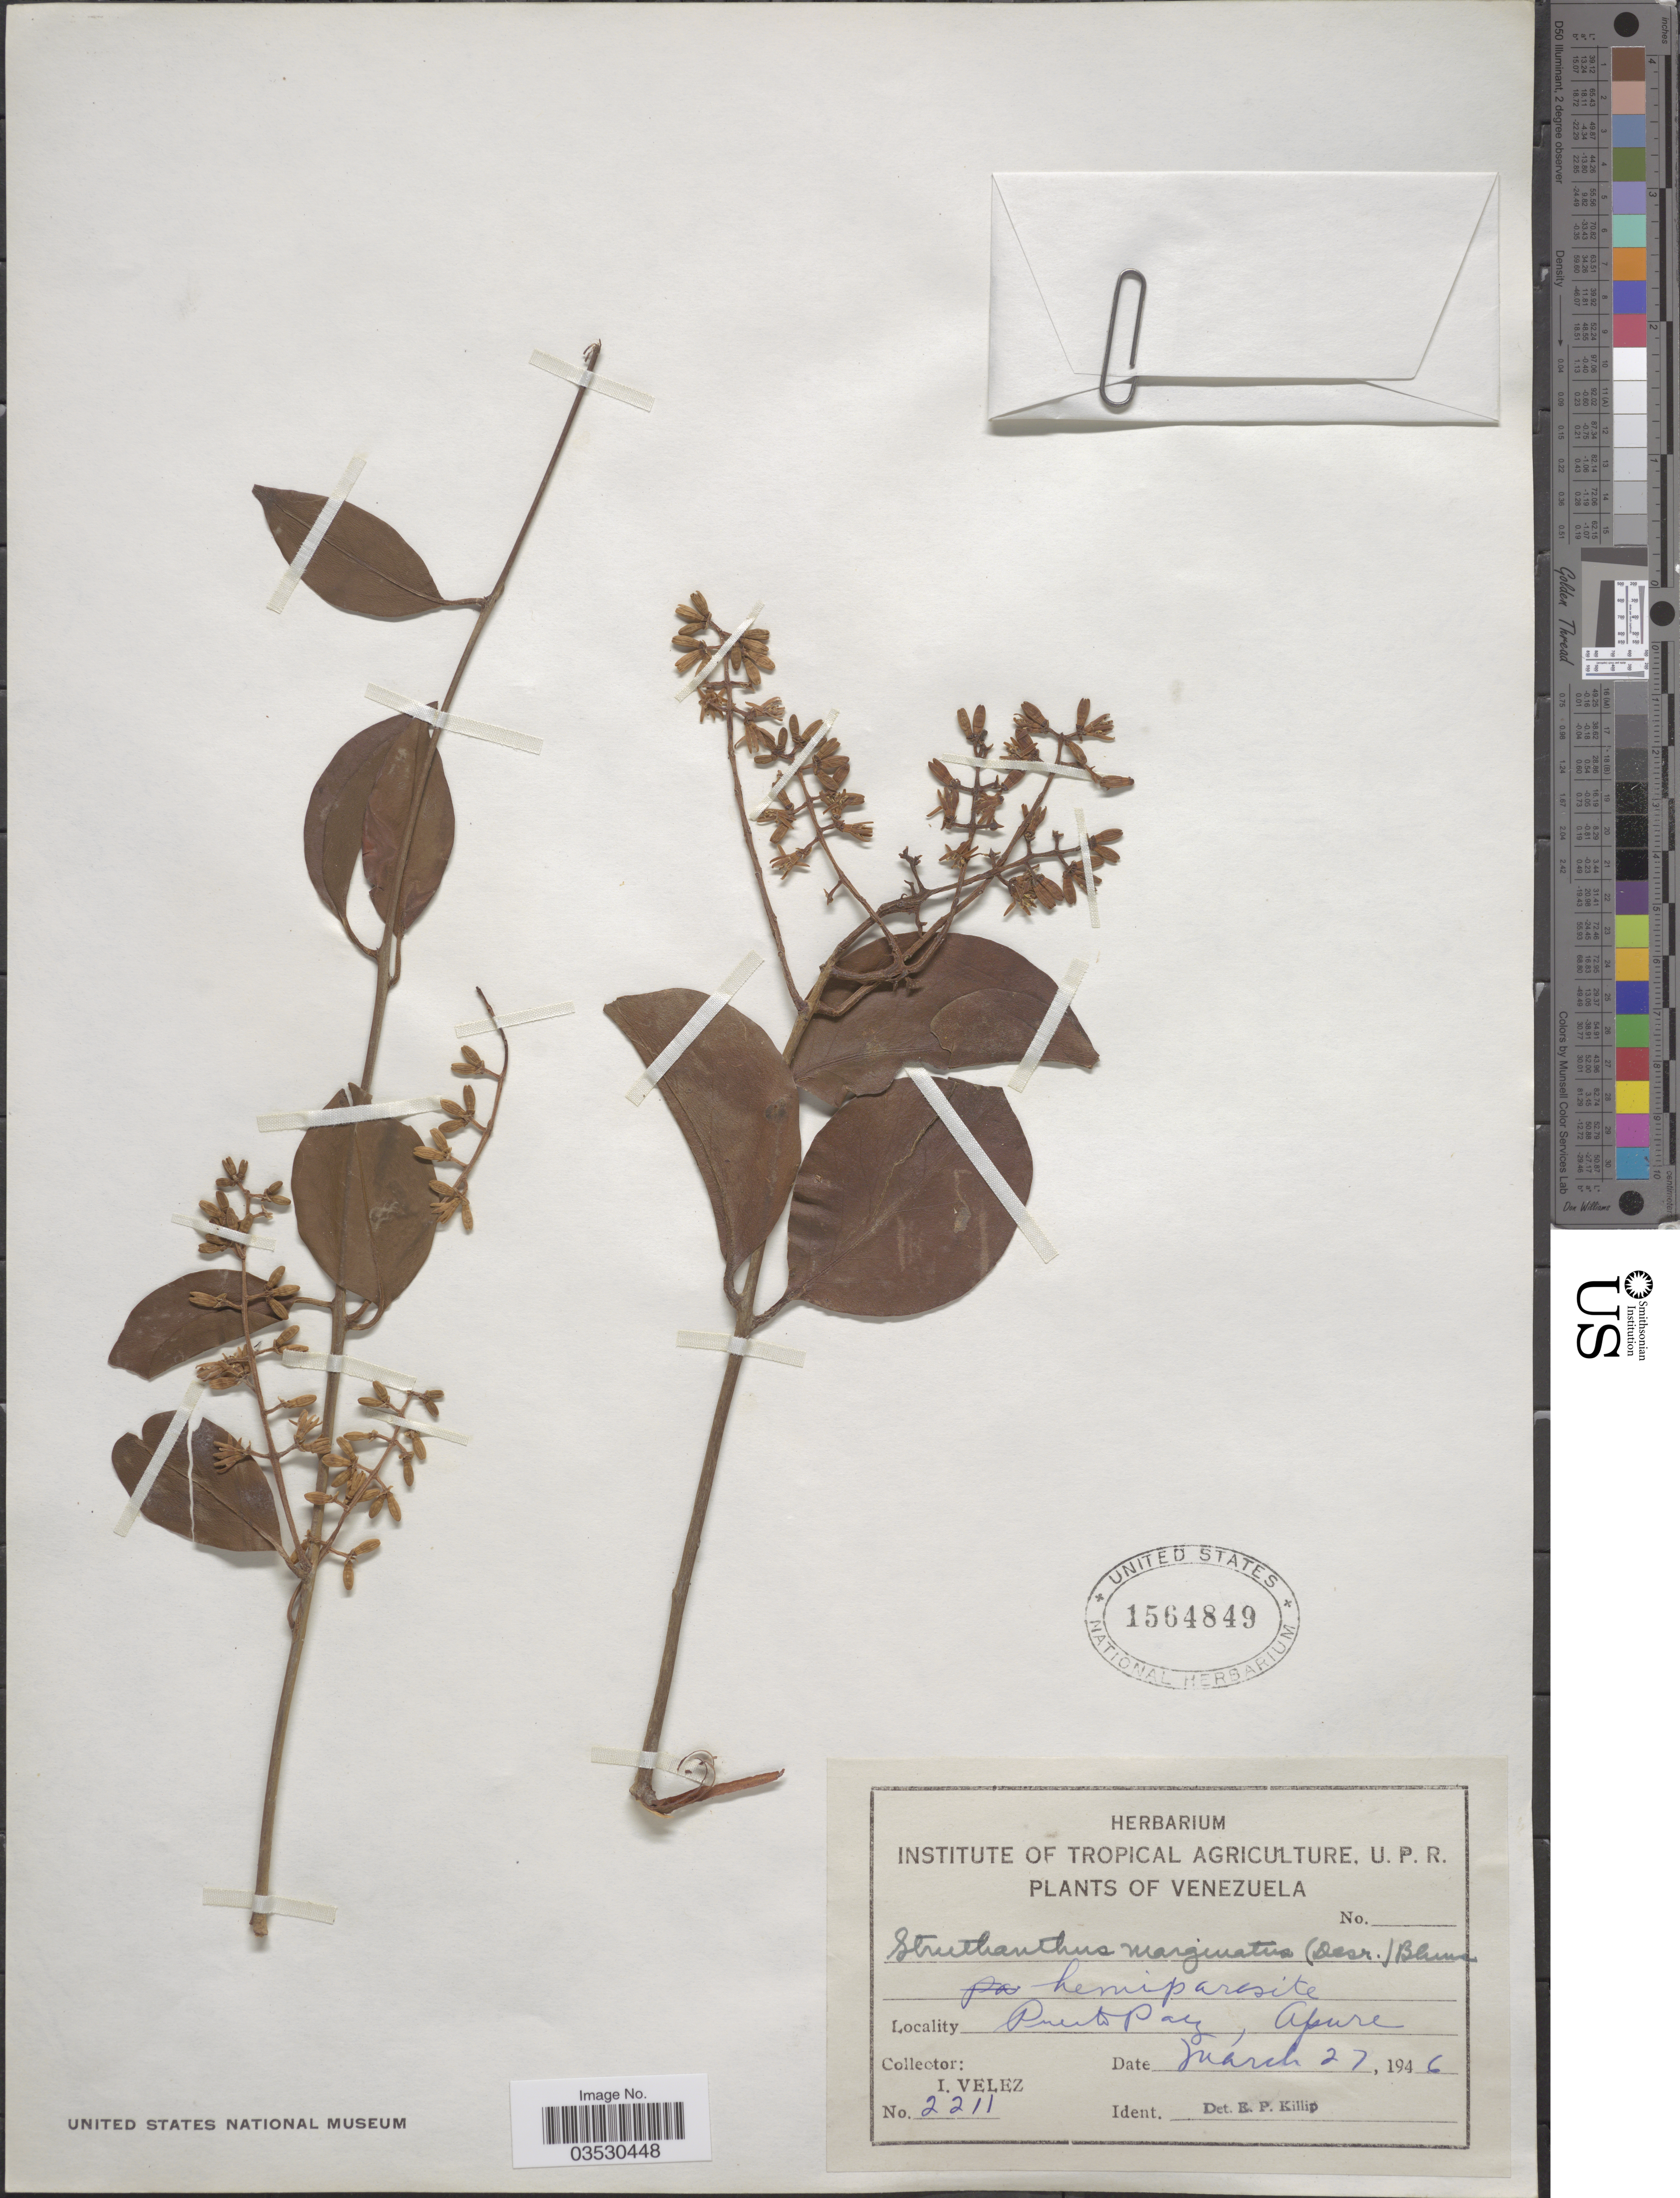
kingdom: Plantae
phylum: Tracheophyta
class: Magnoliopsida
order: Santalales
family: Loranthaceae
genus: Struthanthus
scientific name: Struthanthus marginatus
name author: (Desr.) Blume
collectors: I. Velez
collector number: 2211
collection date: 1946-03-27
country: Venezuela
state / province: Apure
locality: Puerto Paez.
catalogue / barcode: US 1564849